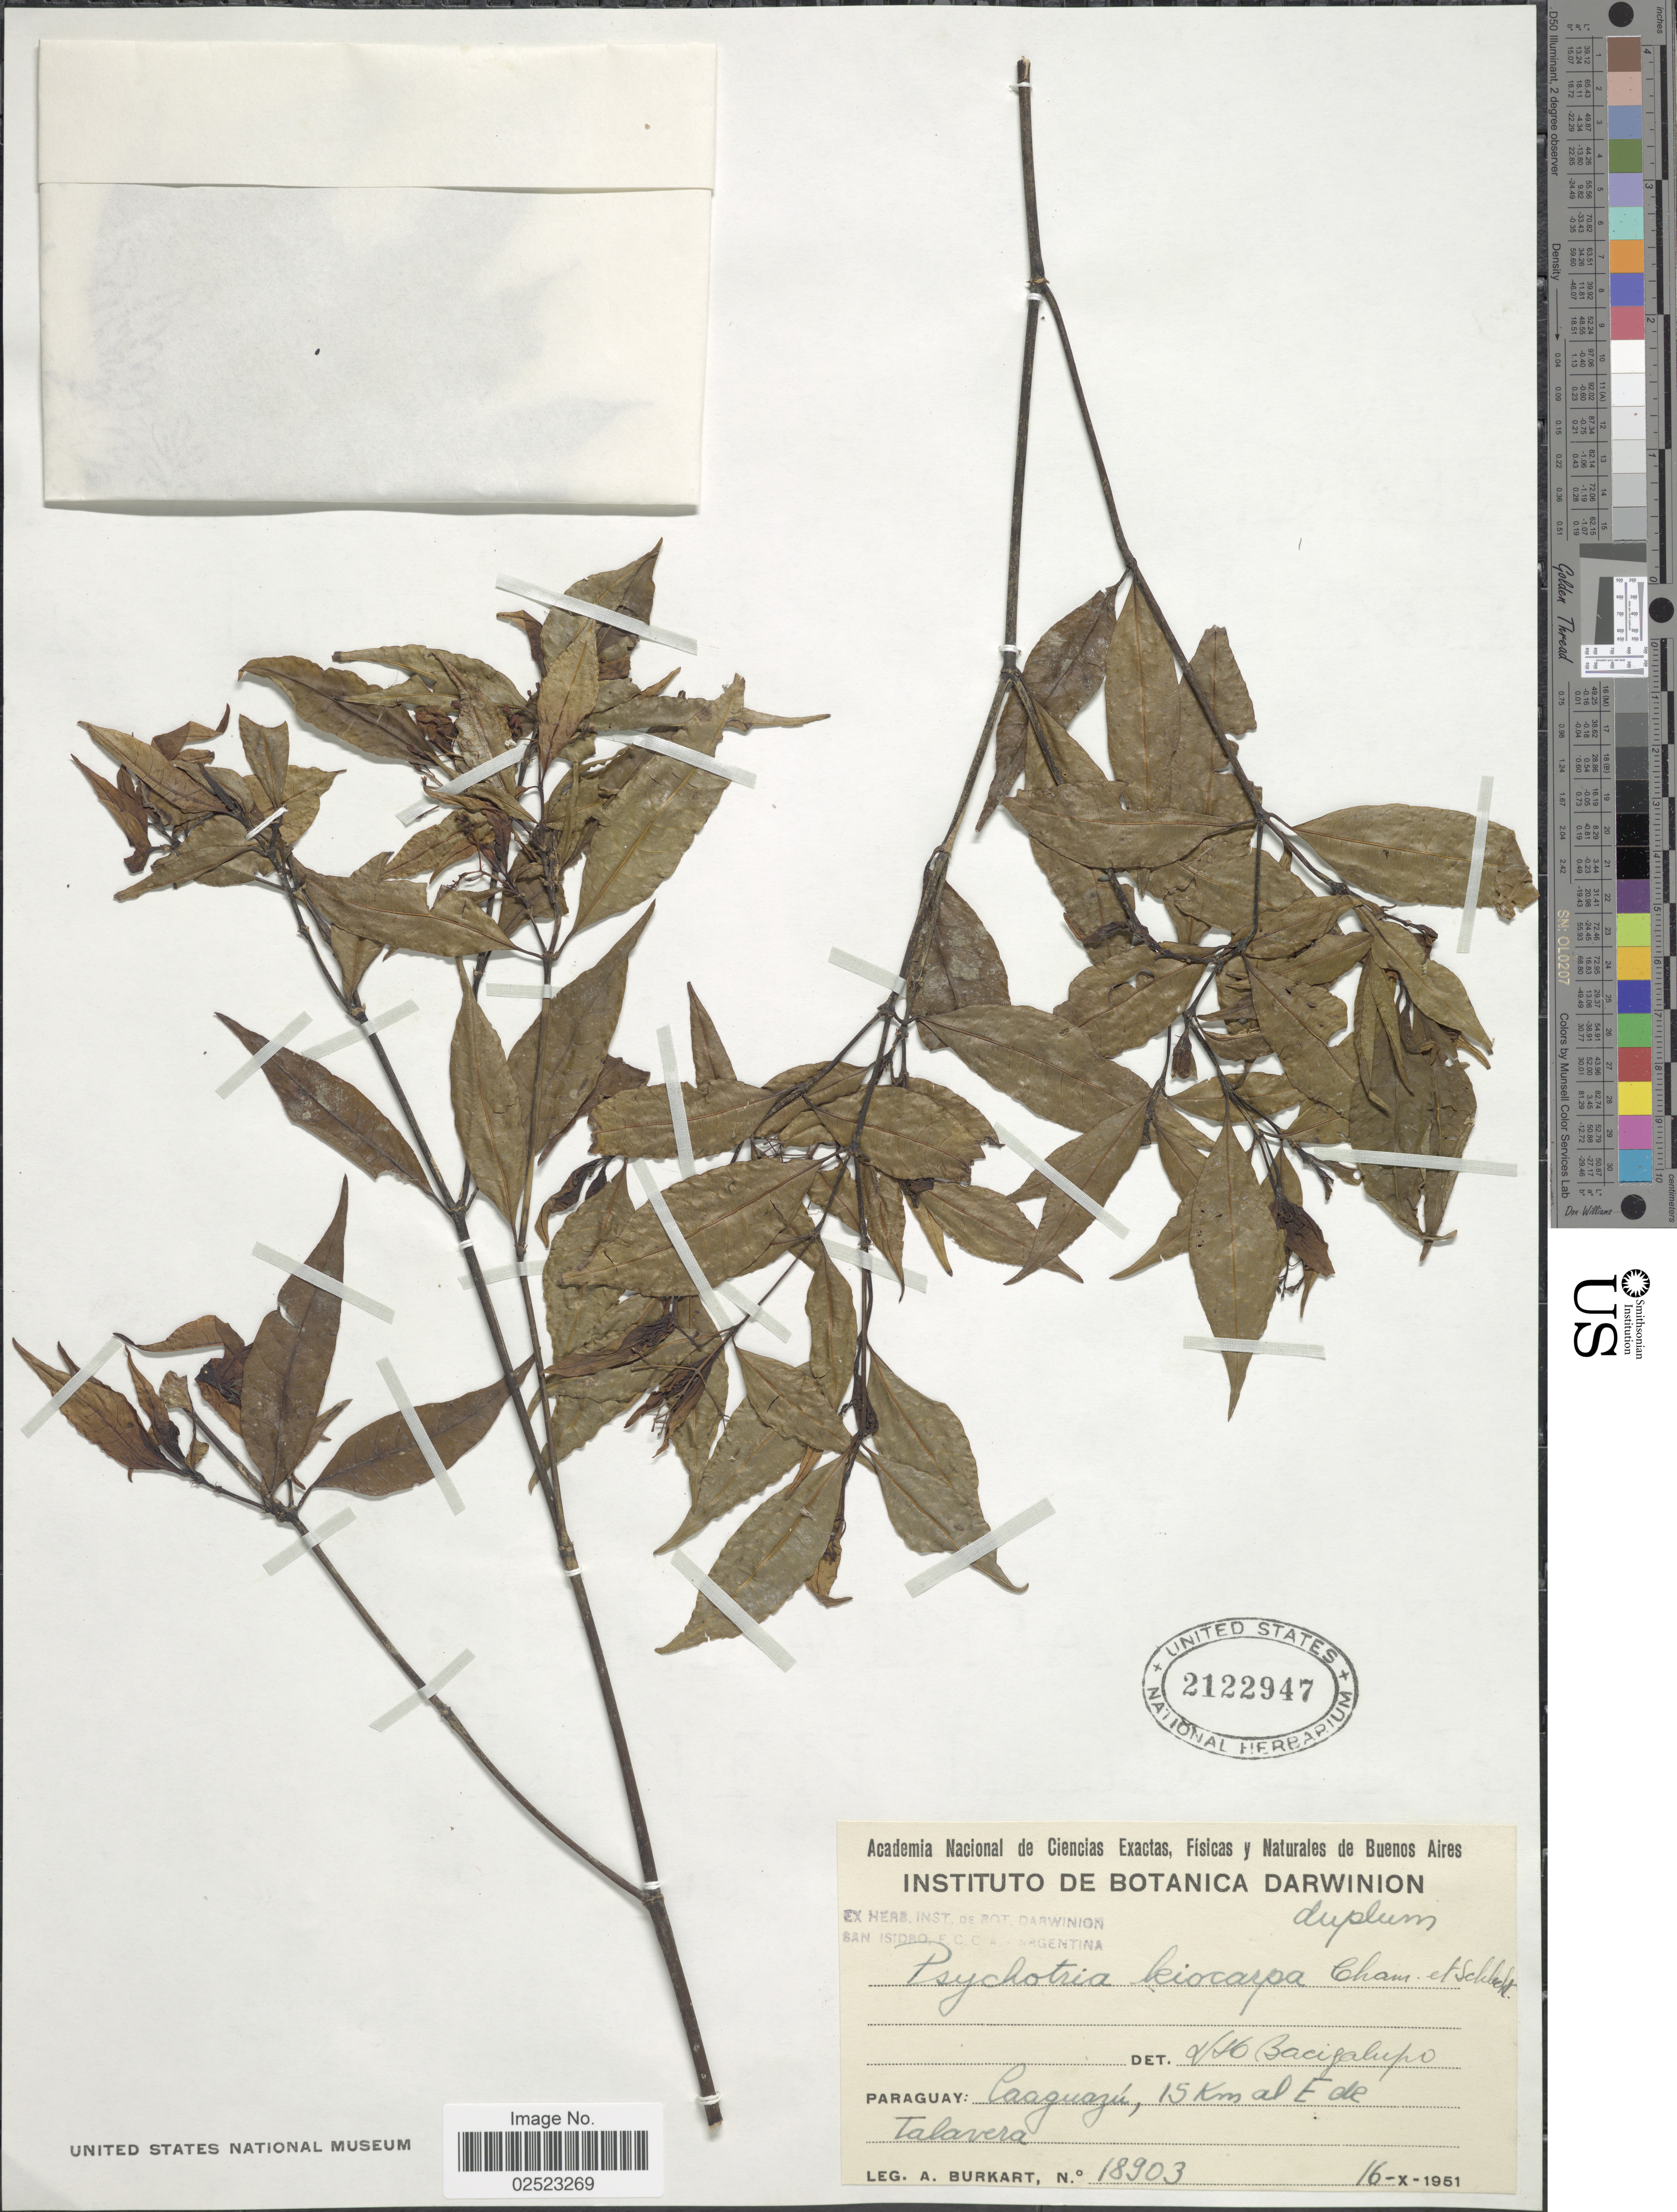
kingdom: Plantae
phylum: Tracheophyta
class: Magnoliopsida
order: Gentianales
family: Rubiaceae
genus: Psychotria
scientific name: Psychotria leiocarpa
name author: Cham. & Schltdl.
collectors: A. E. Burkart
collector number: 18903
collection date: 1951-10-16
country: Paraguay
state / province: Caaguazu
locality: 15 Km al E de Talavera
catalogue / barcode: US 2122947